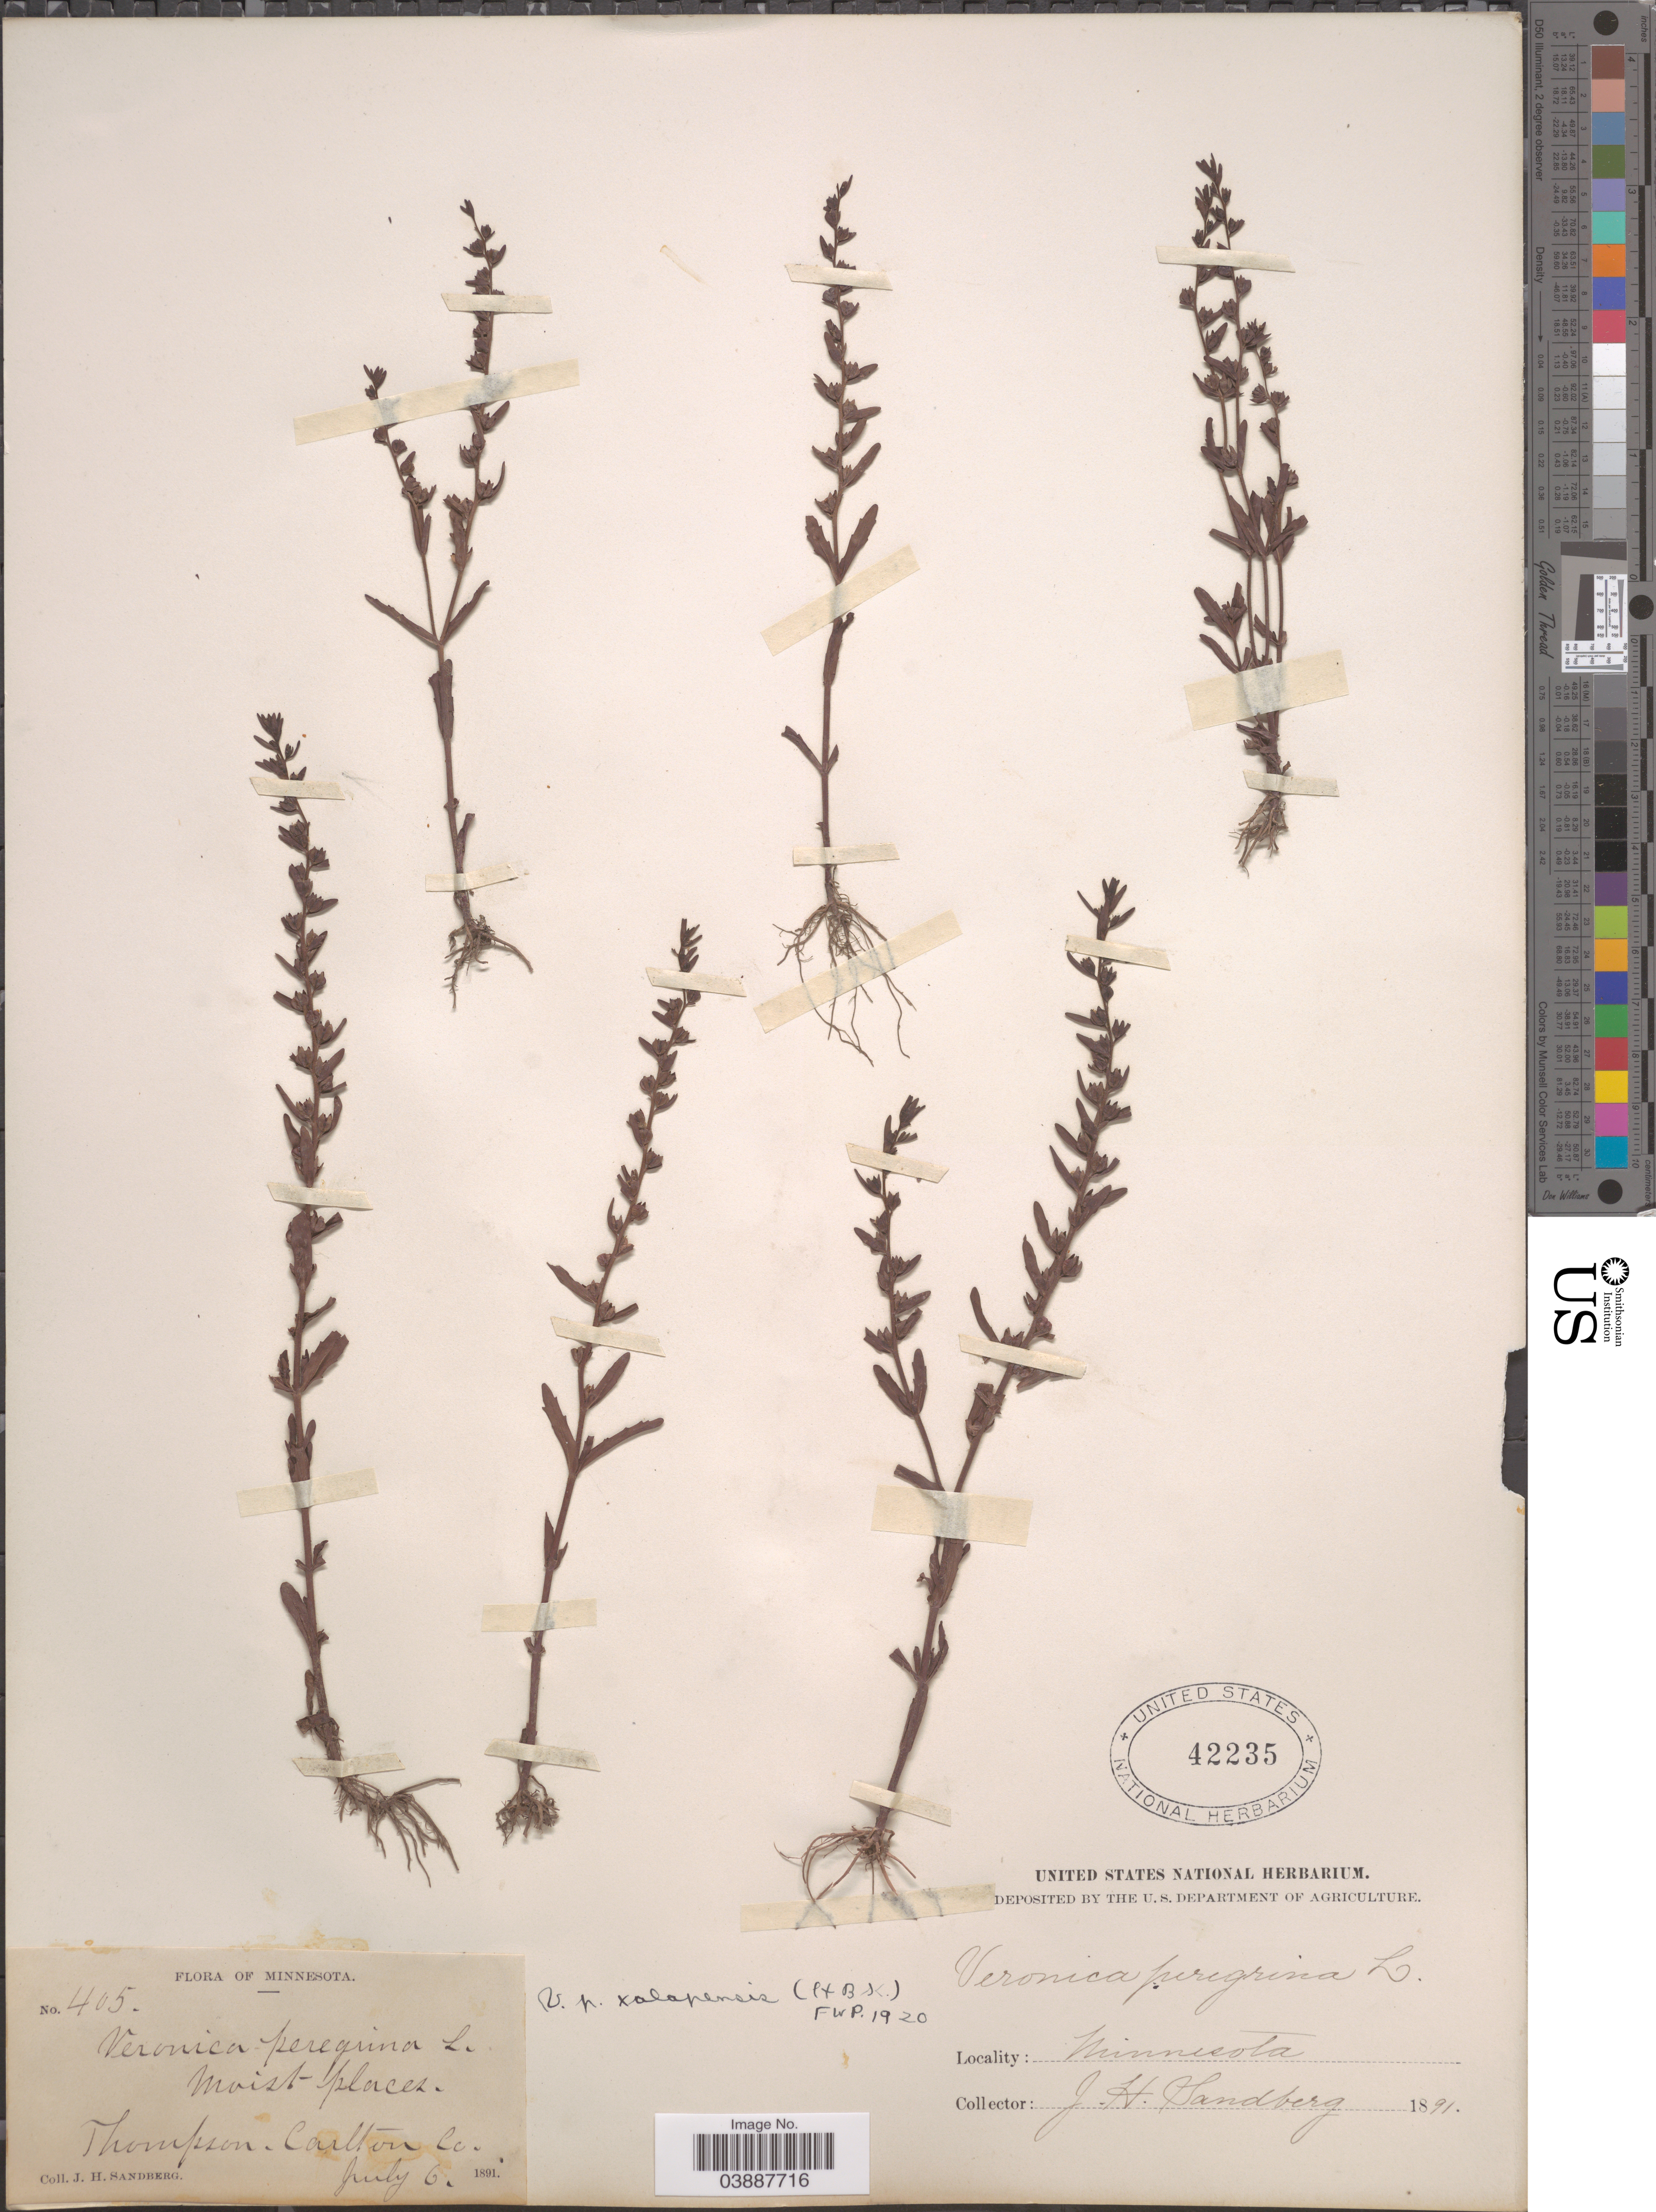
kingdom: Plantae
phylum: Tracheophyta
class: Magnoliopsida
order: Lamiales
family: Plantaginaceae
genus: Veronica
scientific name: Veronica peregrina var. xalapensis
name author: Kunth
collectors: J. H. Sandberg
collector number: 405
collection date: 1891-07-06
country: United States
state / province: Minnesota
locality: Thompson - Carlton Co.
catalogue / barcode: US 42235